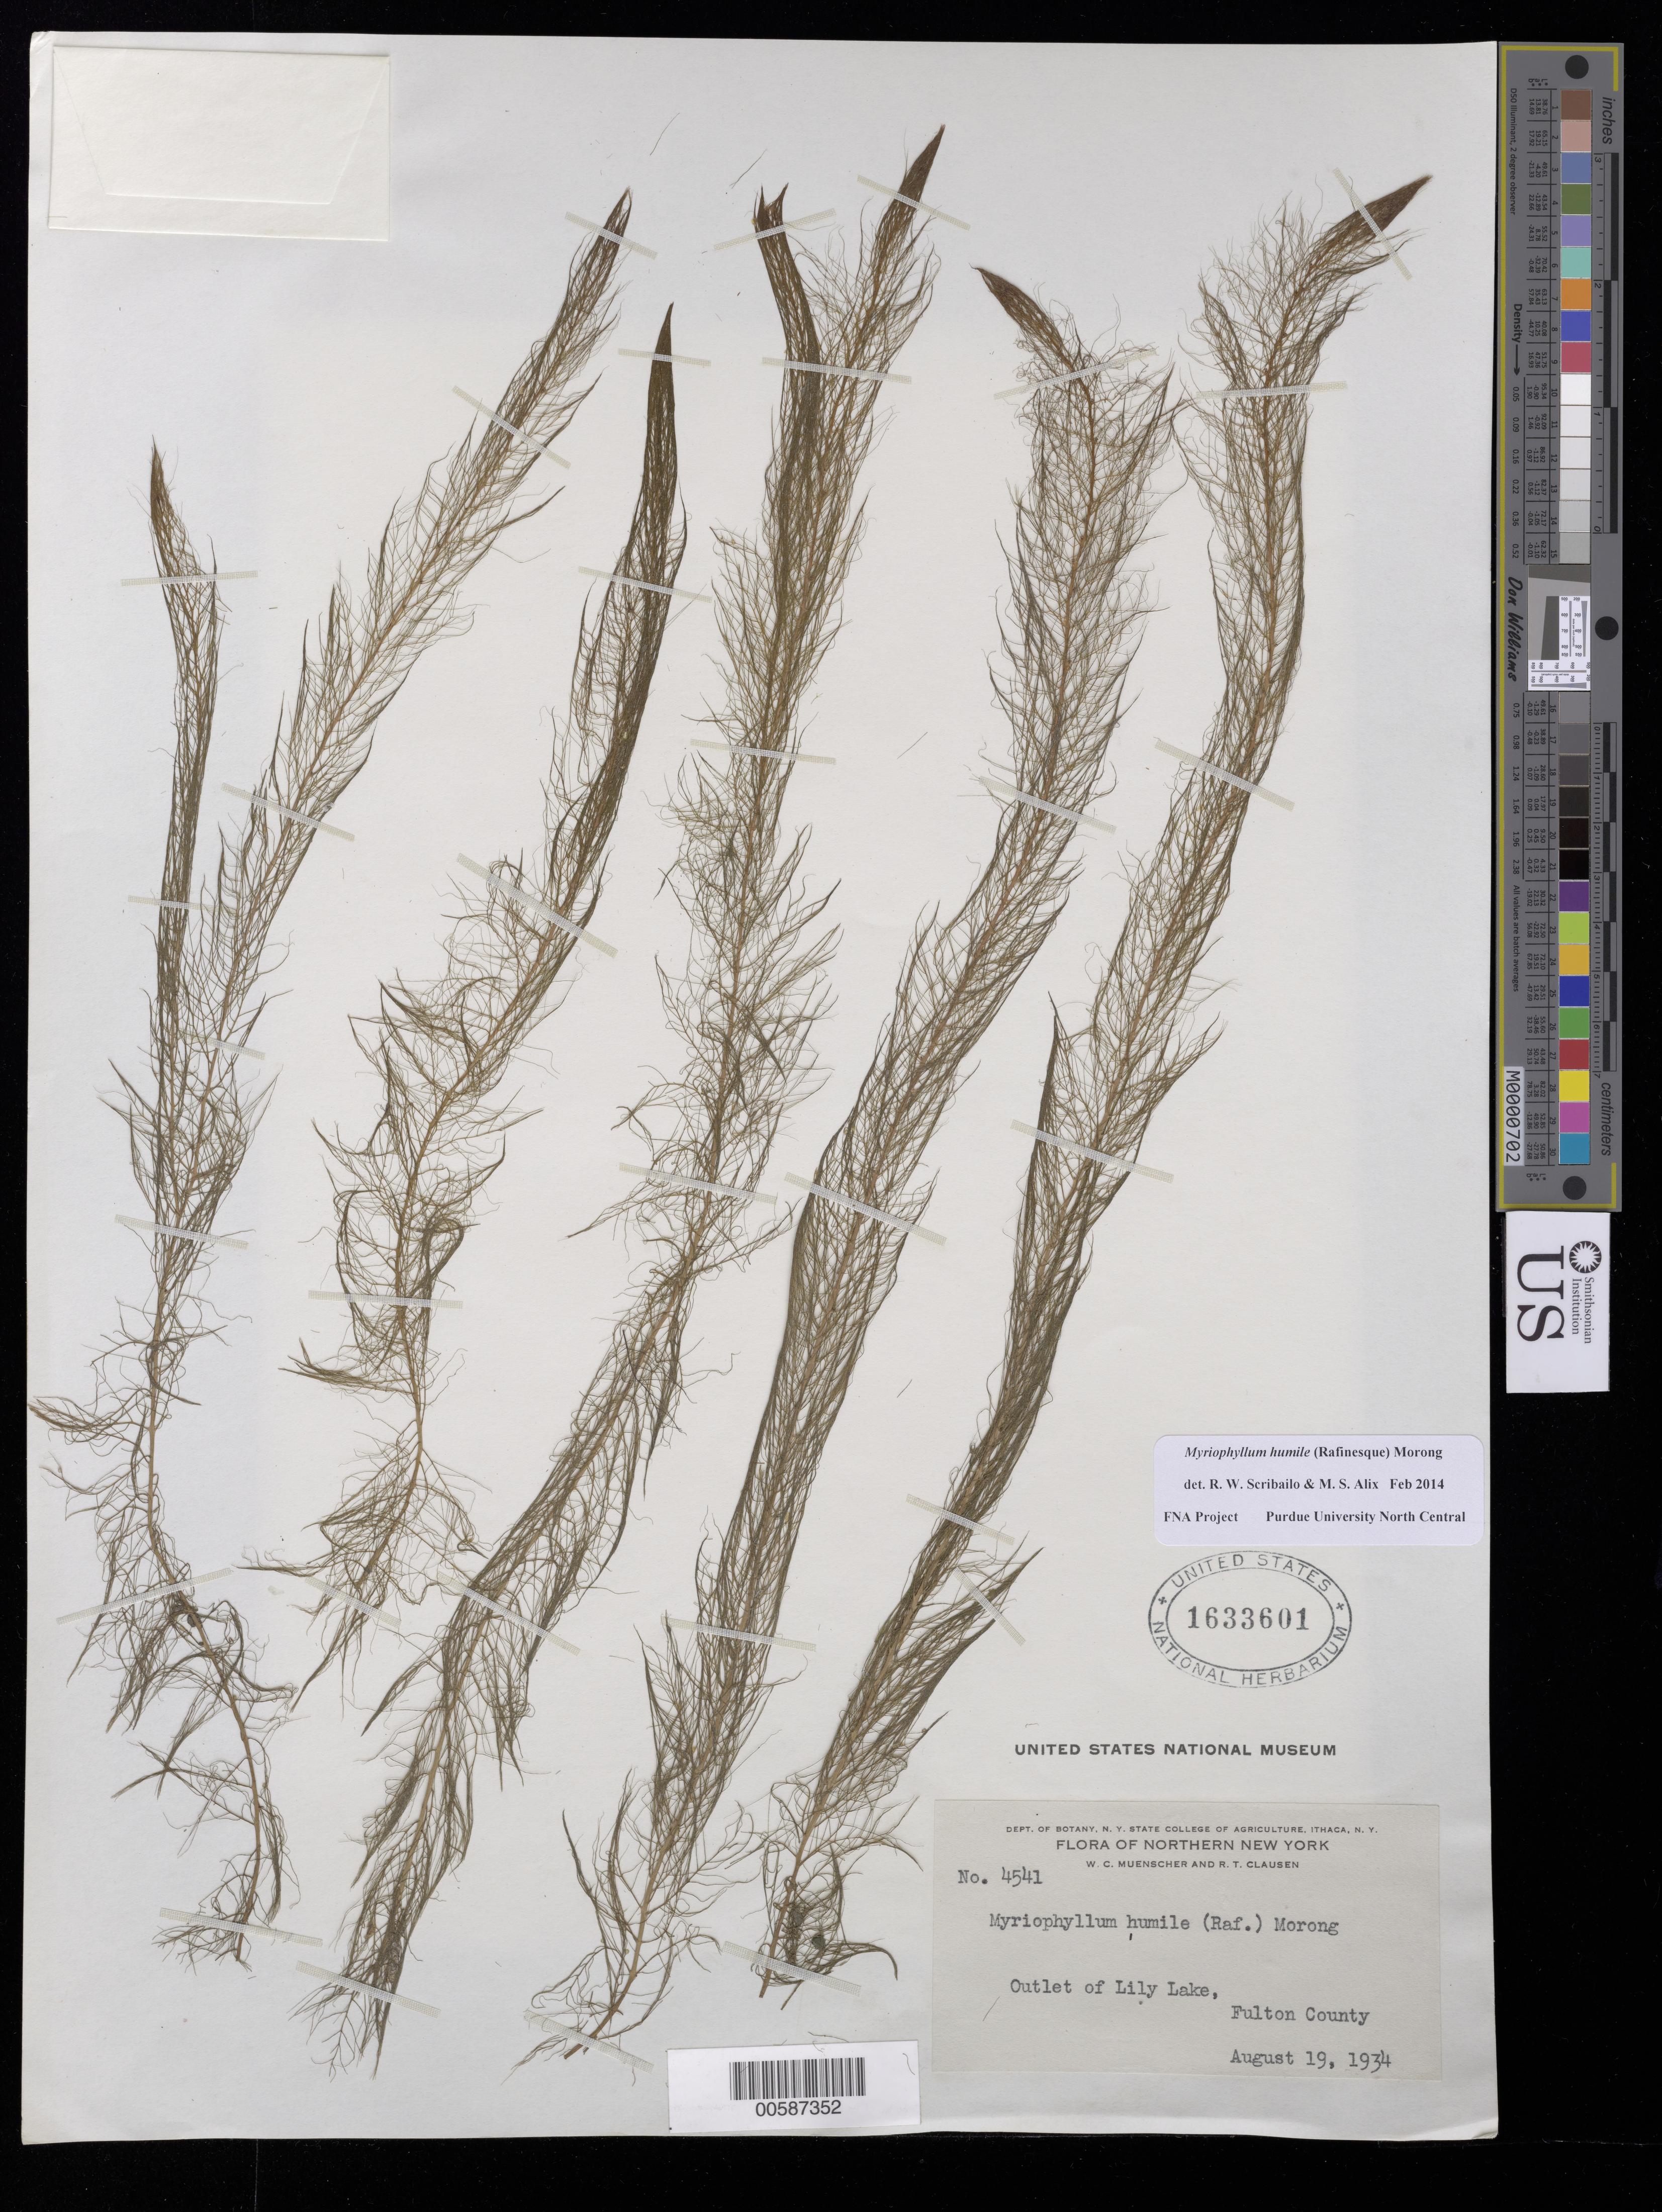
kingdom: Plantae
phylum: Tracheophyta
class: Magnoliopsida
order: Saxifragales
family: Haloragaceae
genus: Myriophyllum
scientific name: Myriophyllum humile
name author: (Raf.) Morong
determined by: Scribailo, R. W.; Alix, M. S.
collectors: W. Muenscher & R. T. Clausen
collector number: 4541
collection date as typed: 19 Aug 1934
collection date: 1934-08-19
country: United States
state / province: New York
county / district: Fulton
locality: Lily Lake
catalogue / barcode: US 1633601